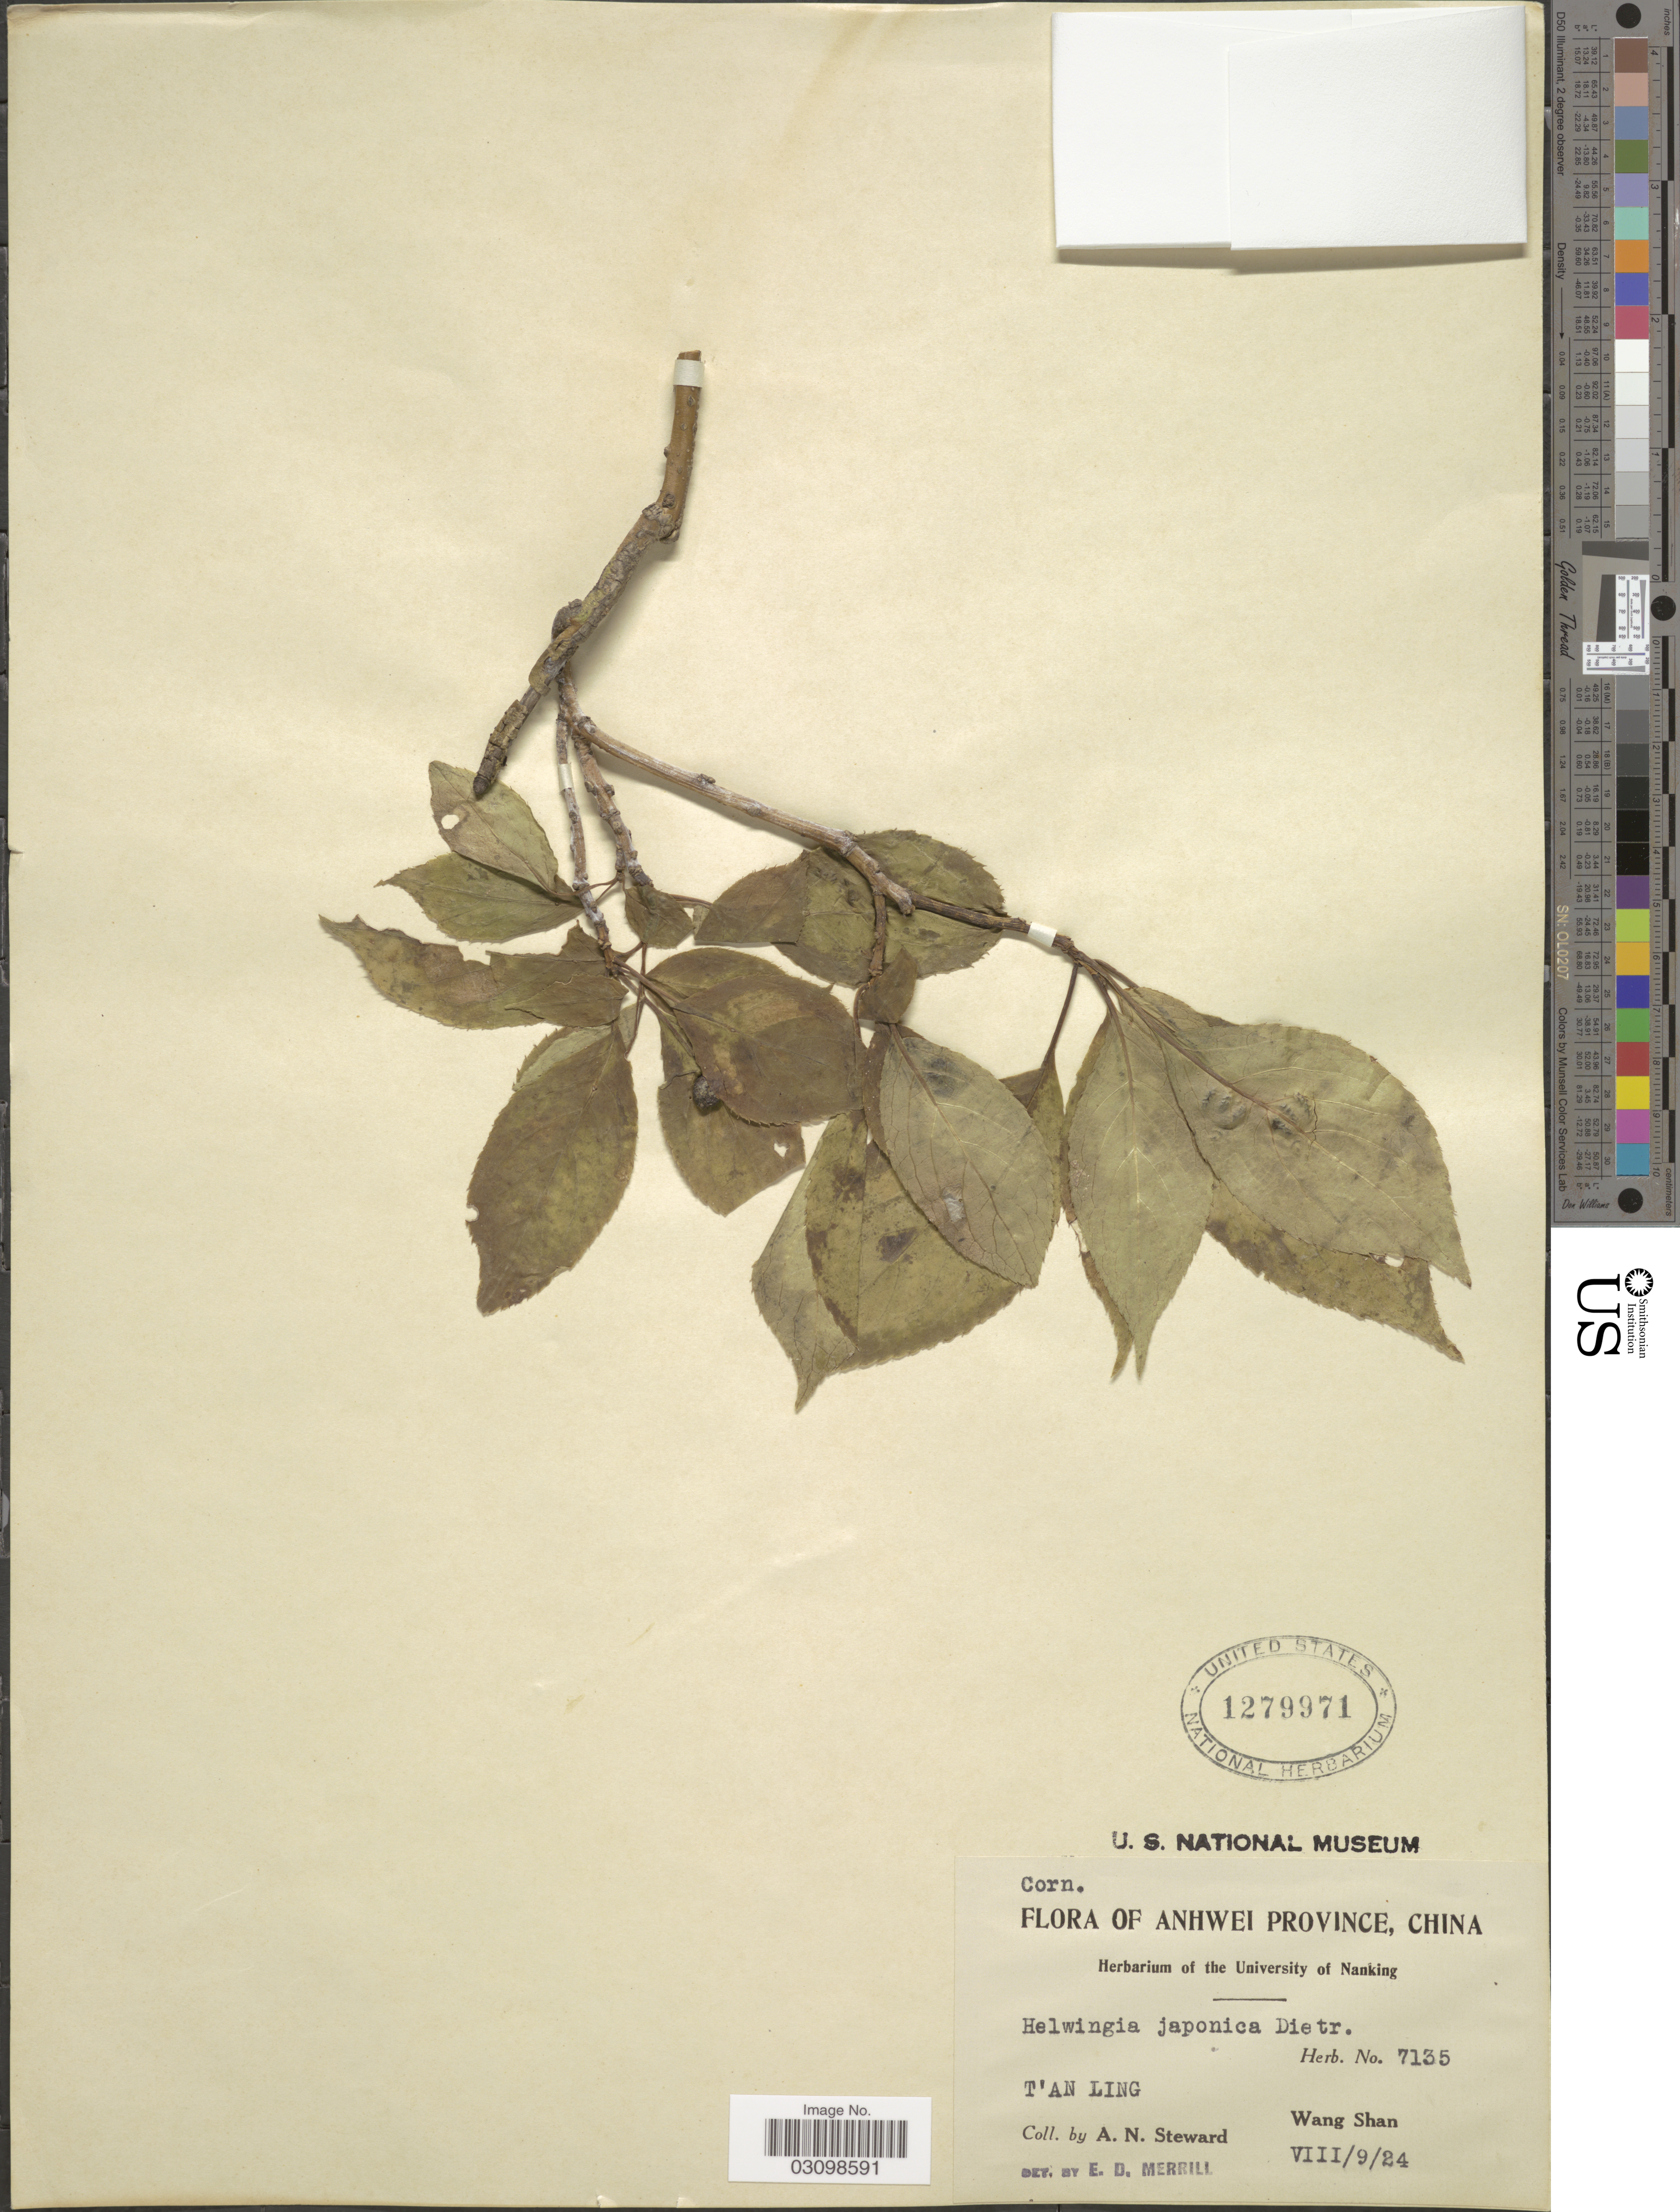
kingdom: Plantae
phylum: Tracheophyta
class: Magnoliopsida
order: Aquifoliales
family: Helwingiaceae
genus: Helwingia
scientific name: Helwingia japonica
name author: (Thunb.) Dietr.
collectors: A. N. Steward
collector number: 7135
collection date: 1924-08-09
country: China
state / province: Anhui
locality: Anhwei Province, T'an Ling, Wang Shan.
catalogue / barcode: US 1279971